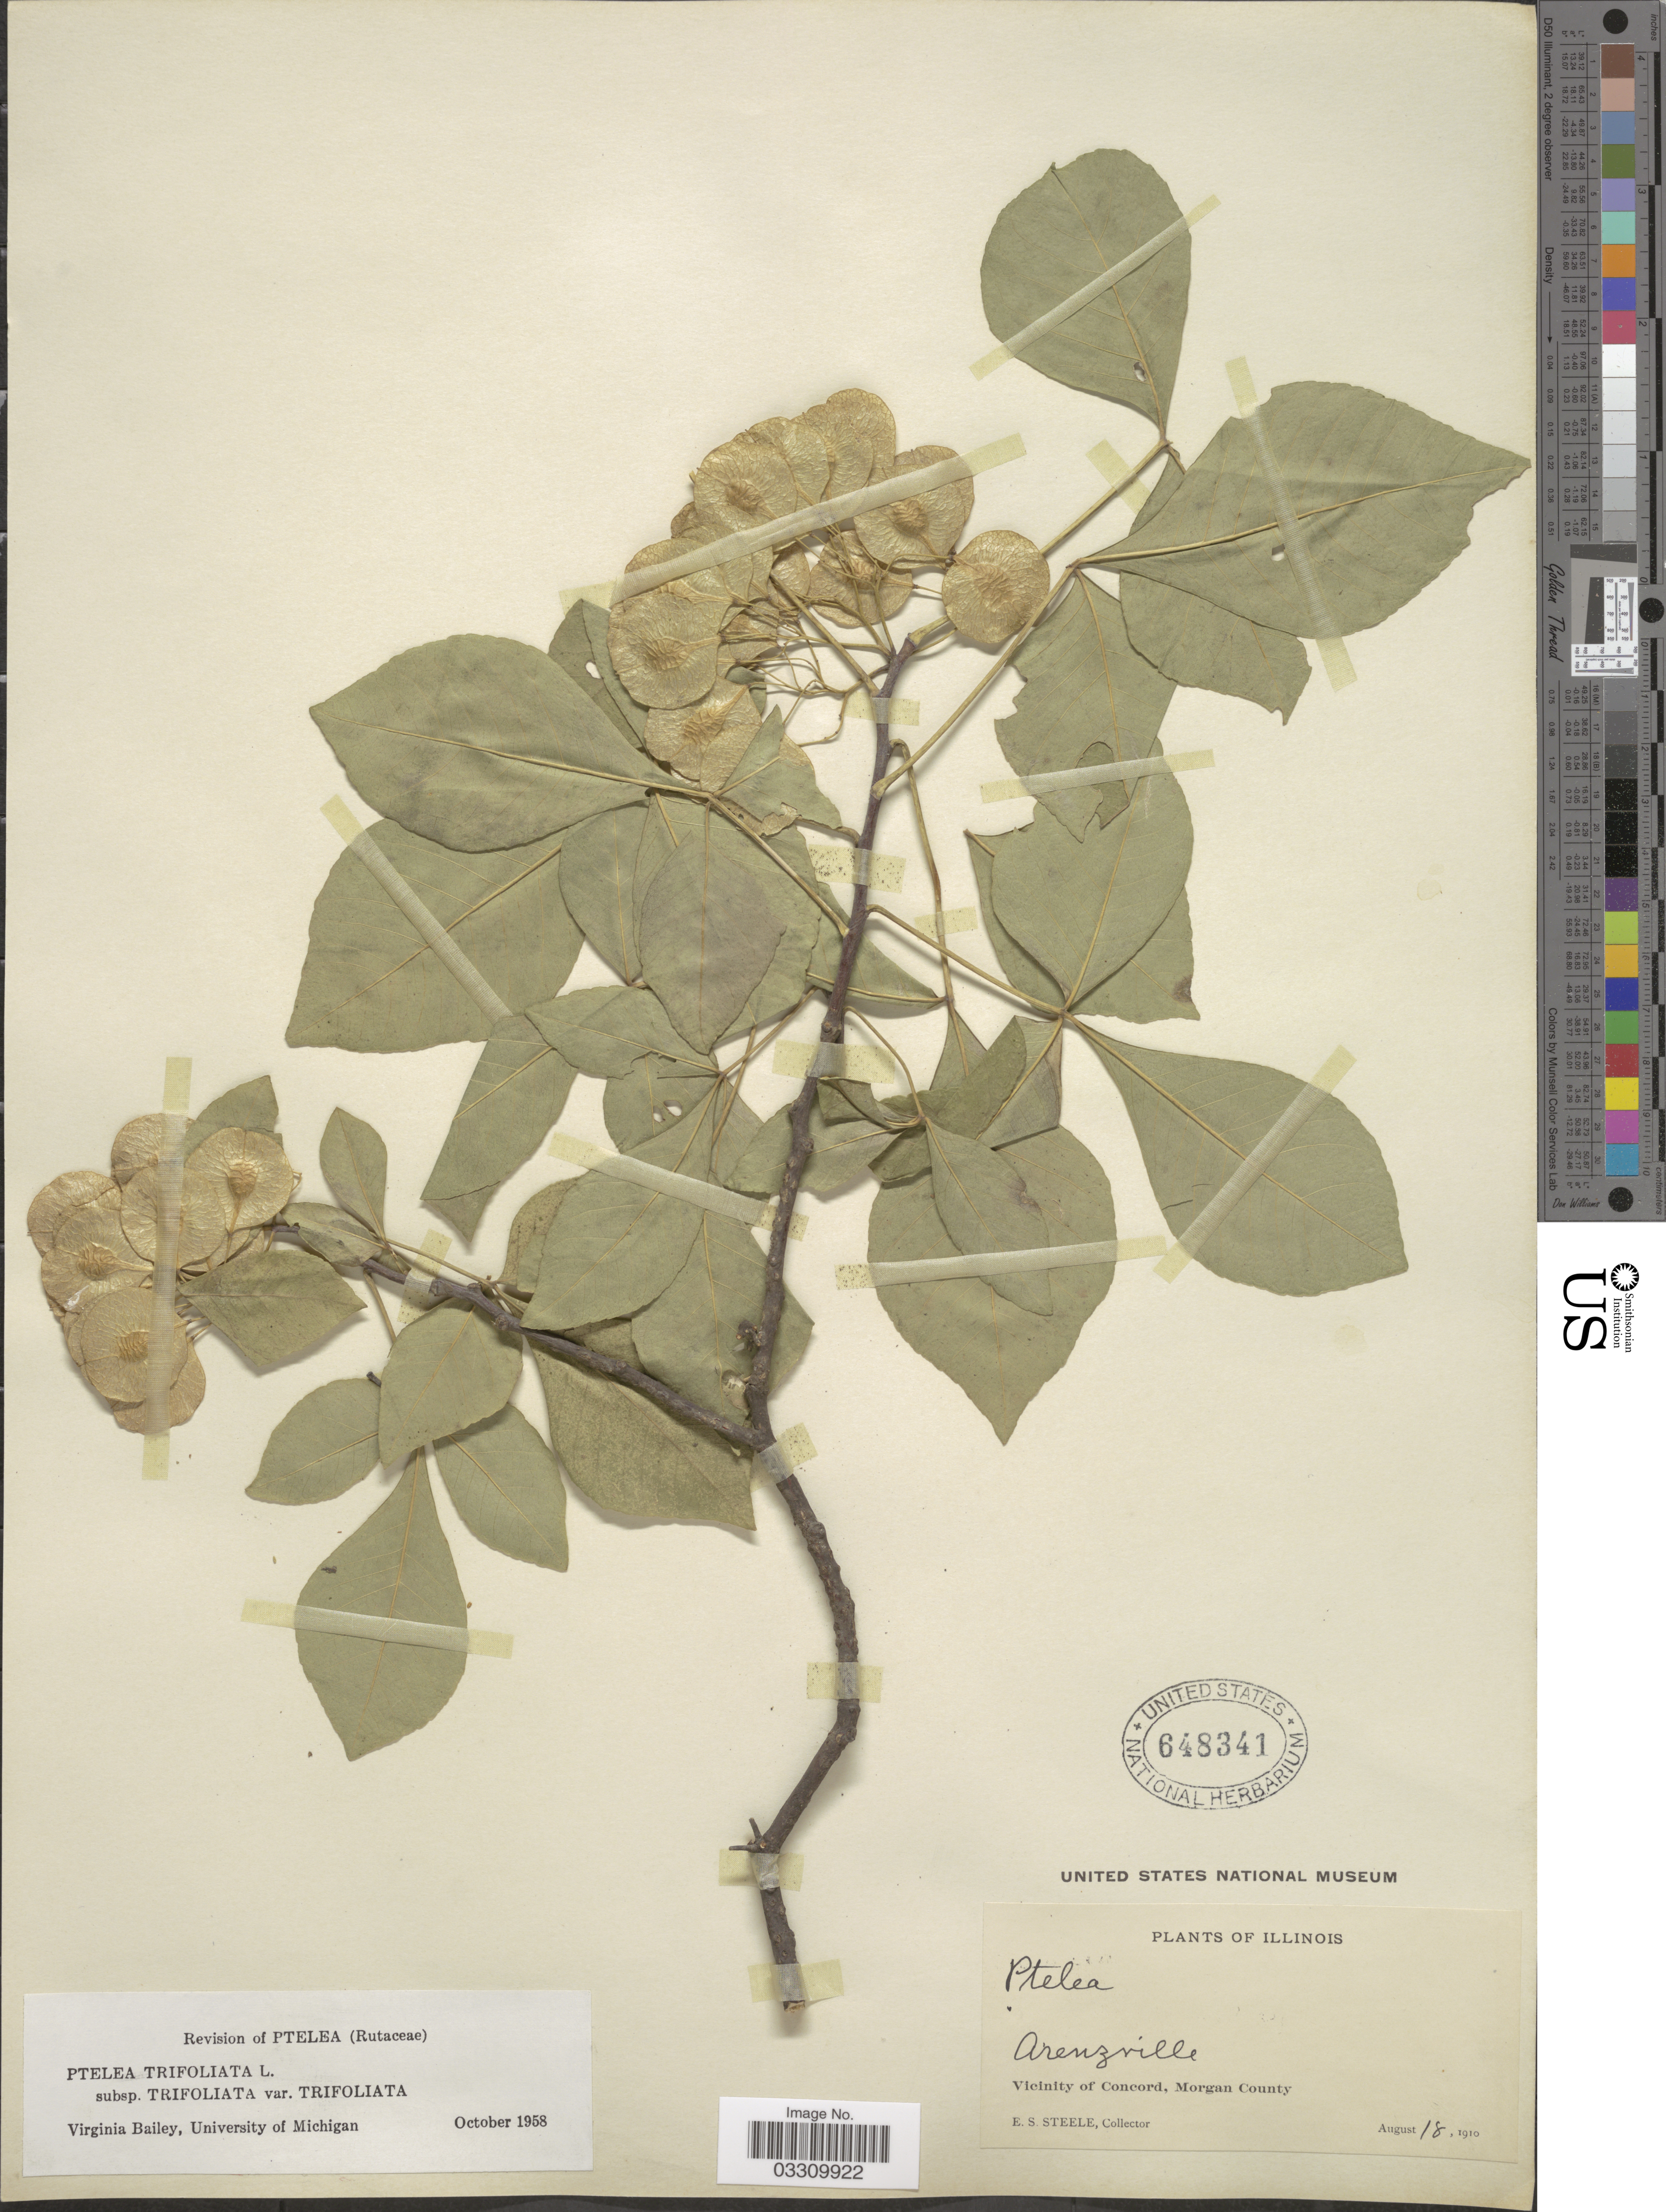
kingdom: Plantae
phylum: Tracheophyta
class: Magnoliopsida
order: Sapindales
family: Rutaceae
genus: Ptelea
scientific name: Ptelea trifoliata subsp. trifoliata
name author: L.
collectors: E. Steele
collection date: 1910-08-18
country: United States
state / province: Illinois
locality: Arenzville. Vicinity of Concord, Morgan County.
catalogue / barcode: US 648341